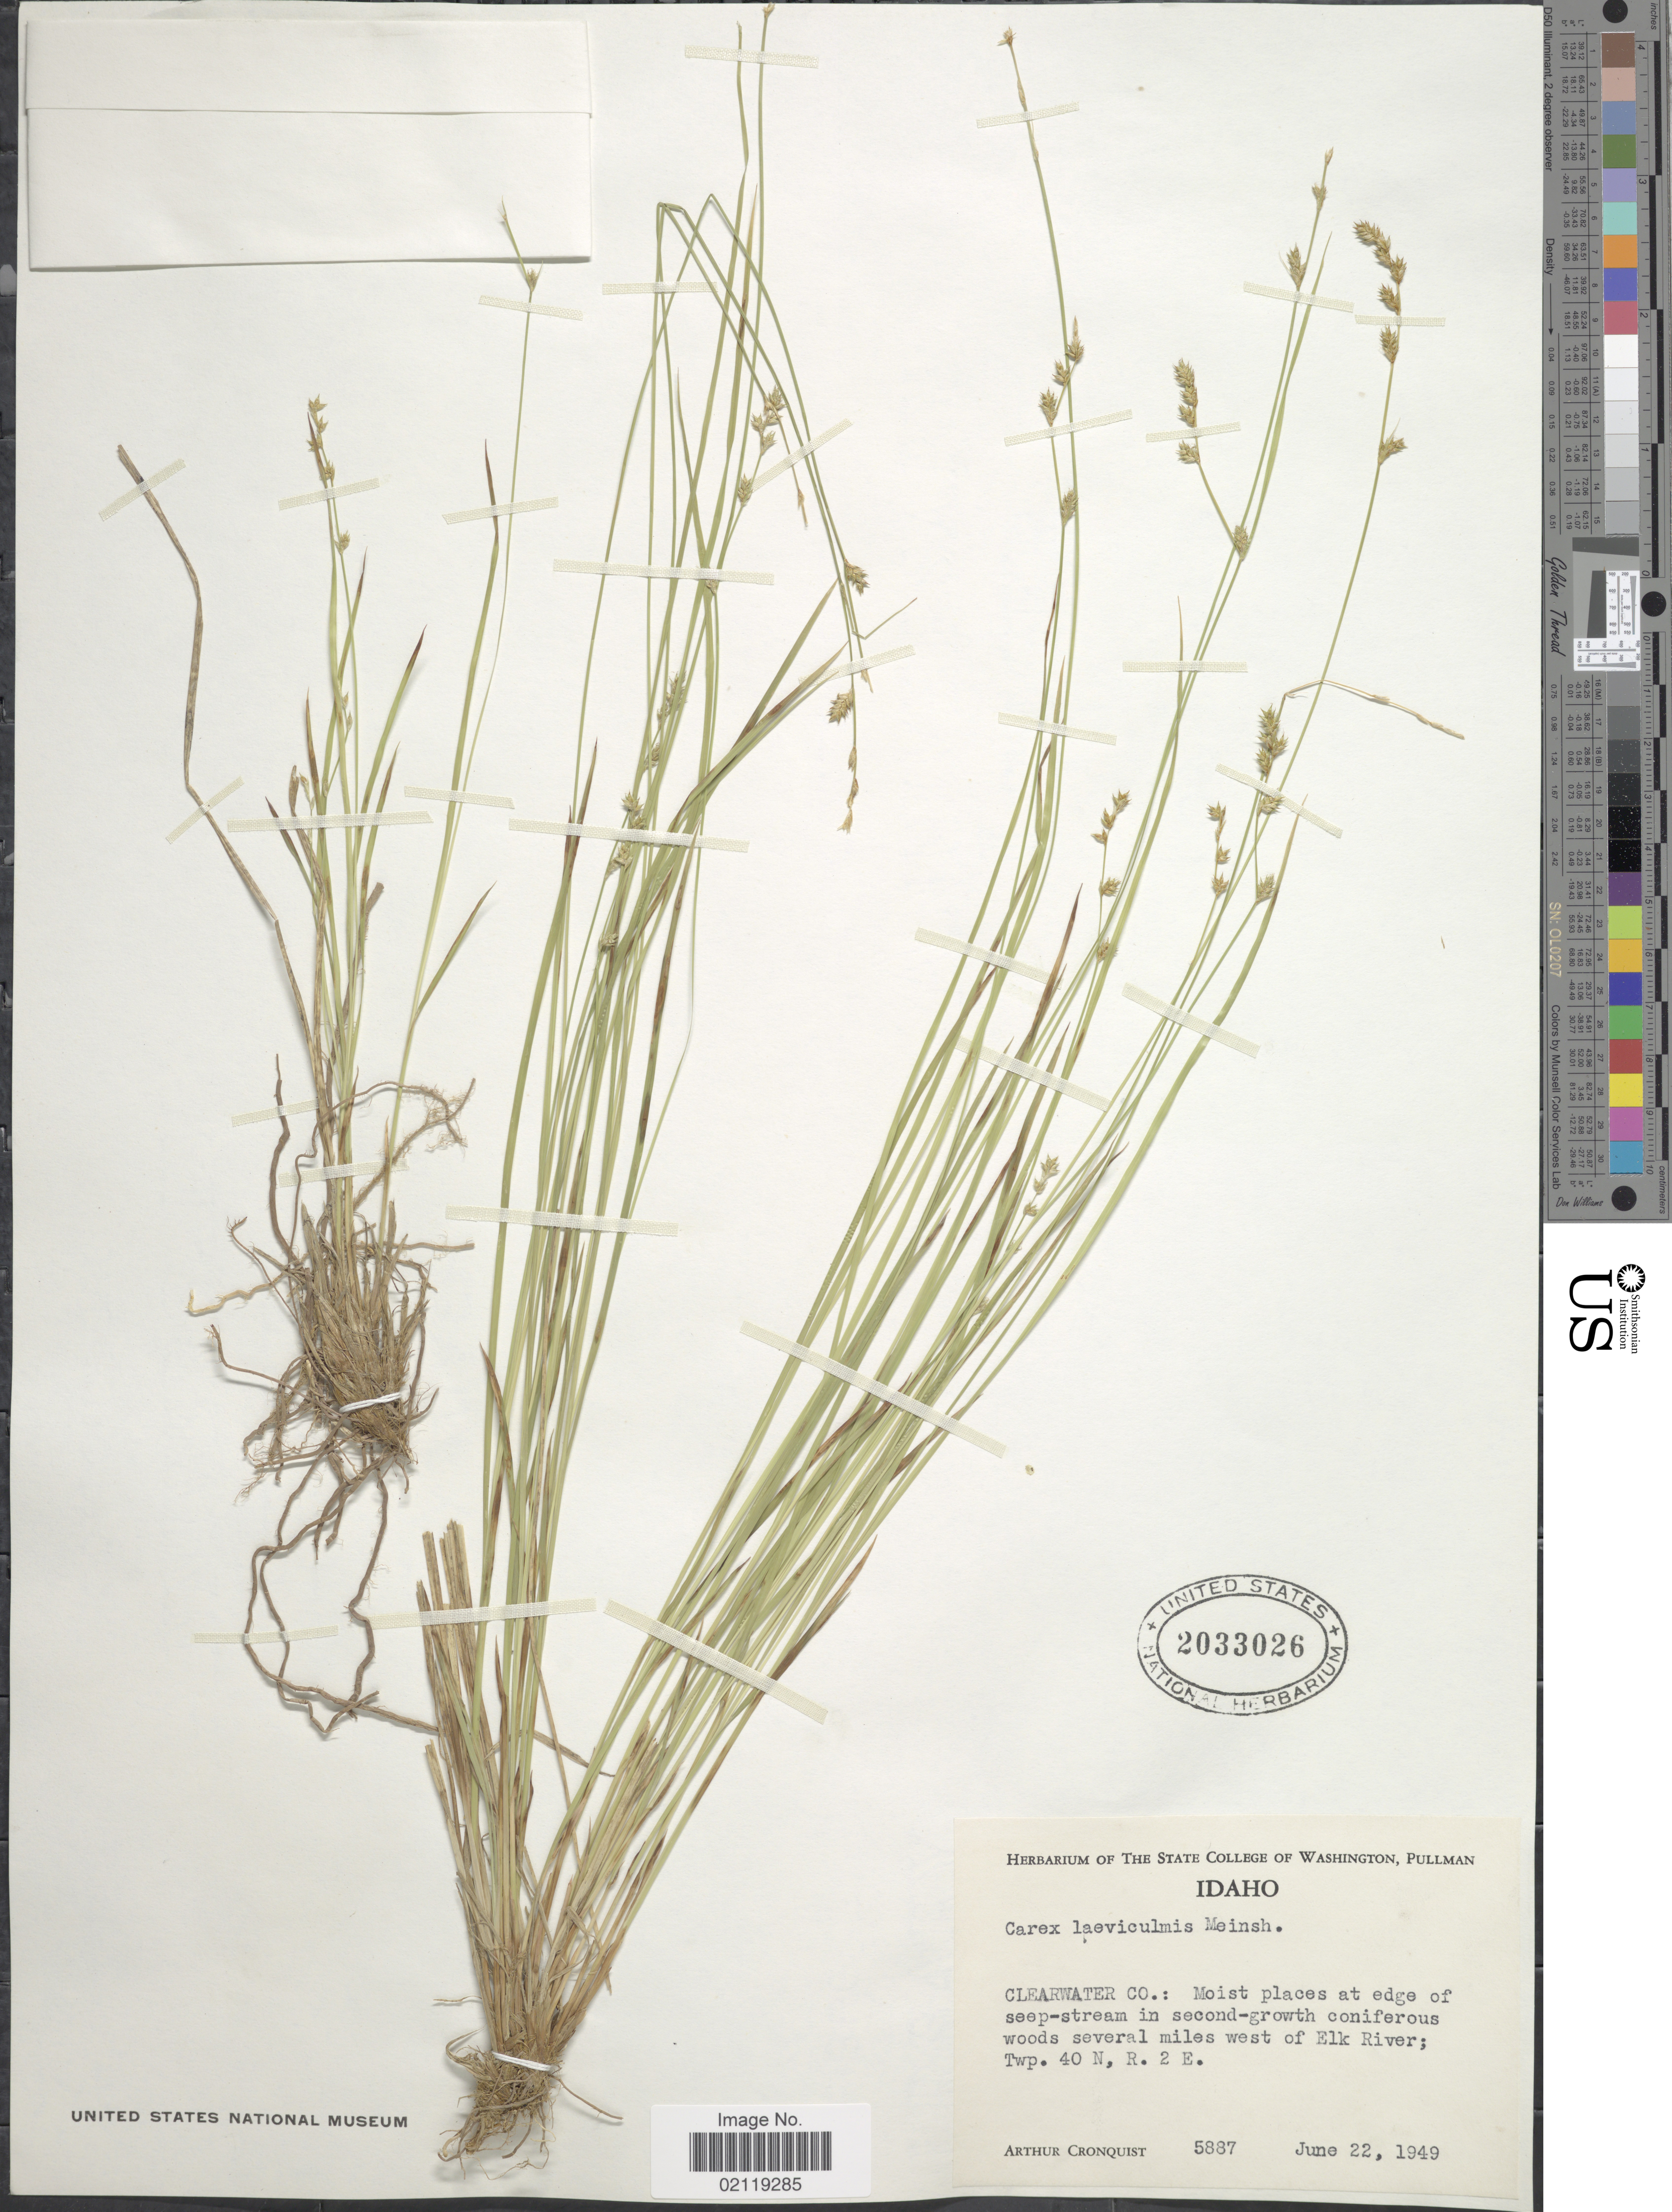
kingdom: Plantae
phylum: Tracheophyta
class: Liliopsida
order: Poales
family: Cyperaceae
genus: Carex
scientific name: Carex laeviculmis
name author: Meinsh.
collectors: A. J. Cronquist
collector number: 5887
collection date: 1949-06-22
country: United States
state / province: Idaho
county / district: Clearwater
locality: Moist places at sedge of seep-stream in second-growth coniferous woods several miles west of Elk River; Twp. 40 N, R. 2 E.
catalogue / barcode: US 2033026